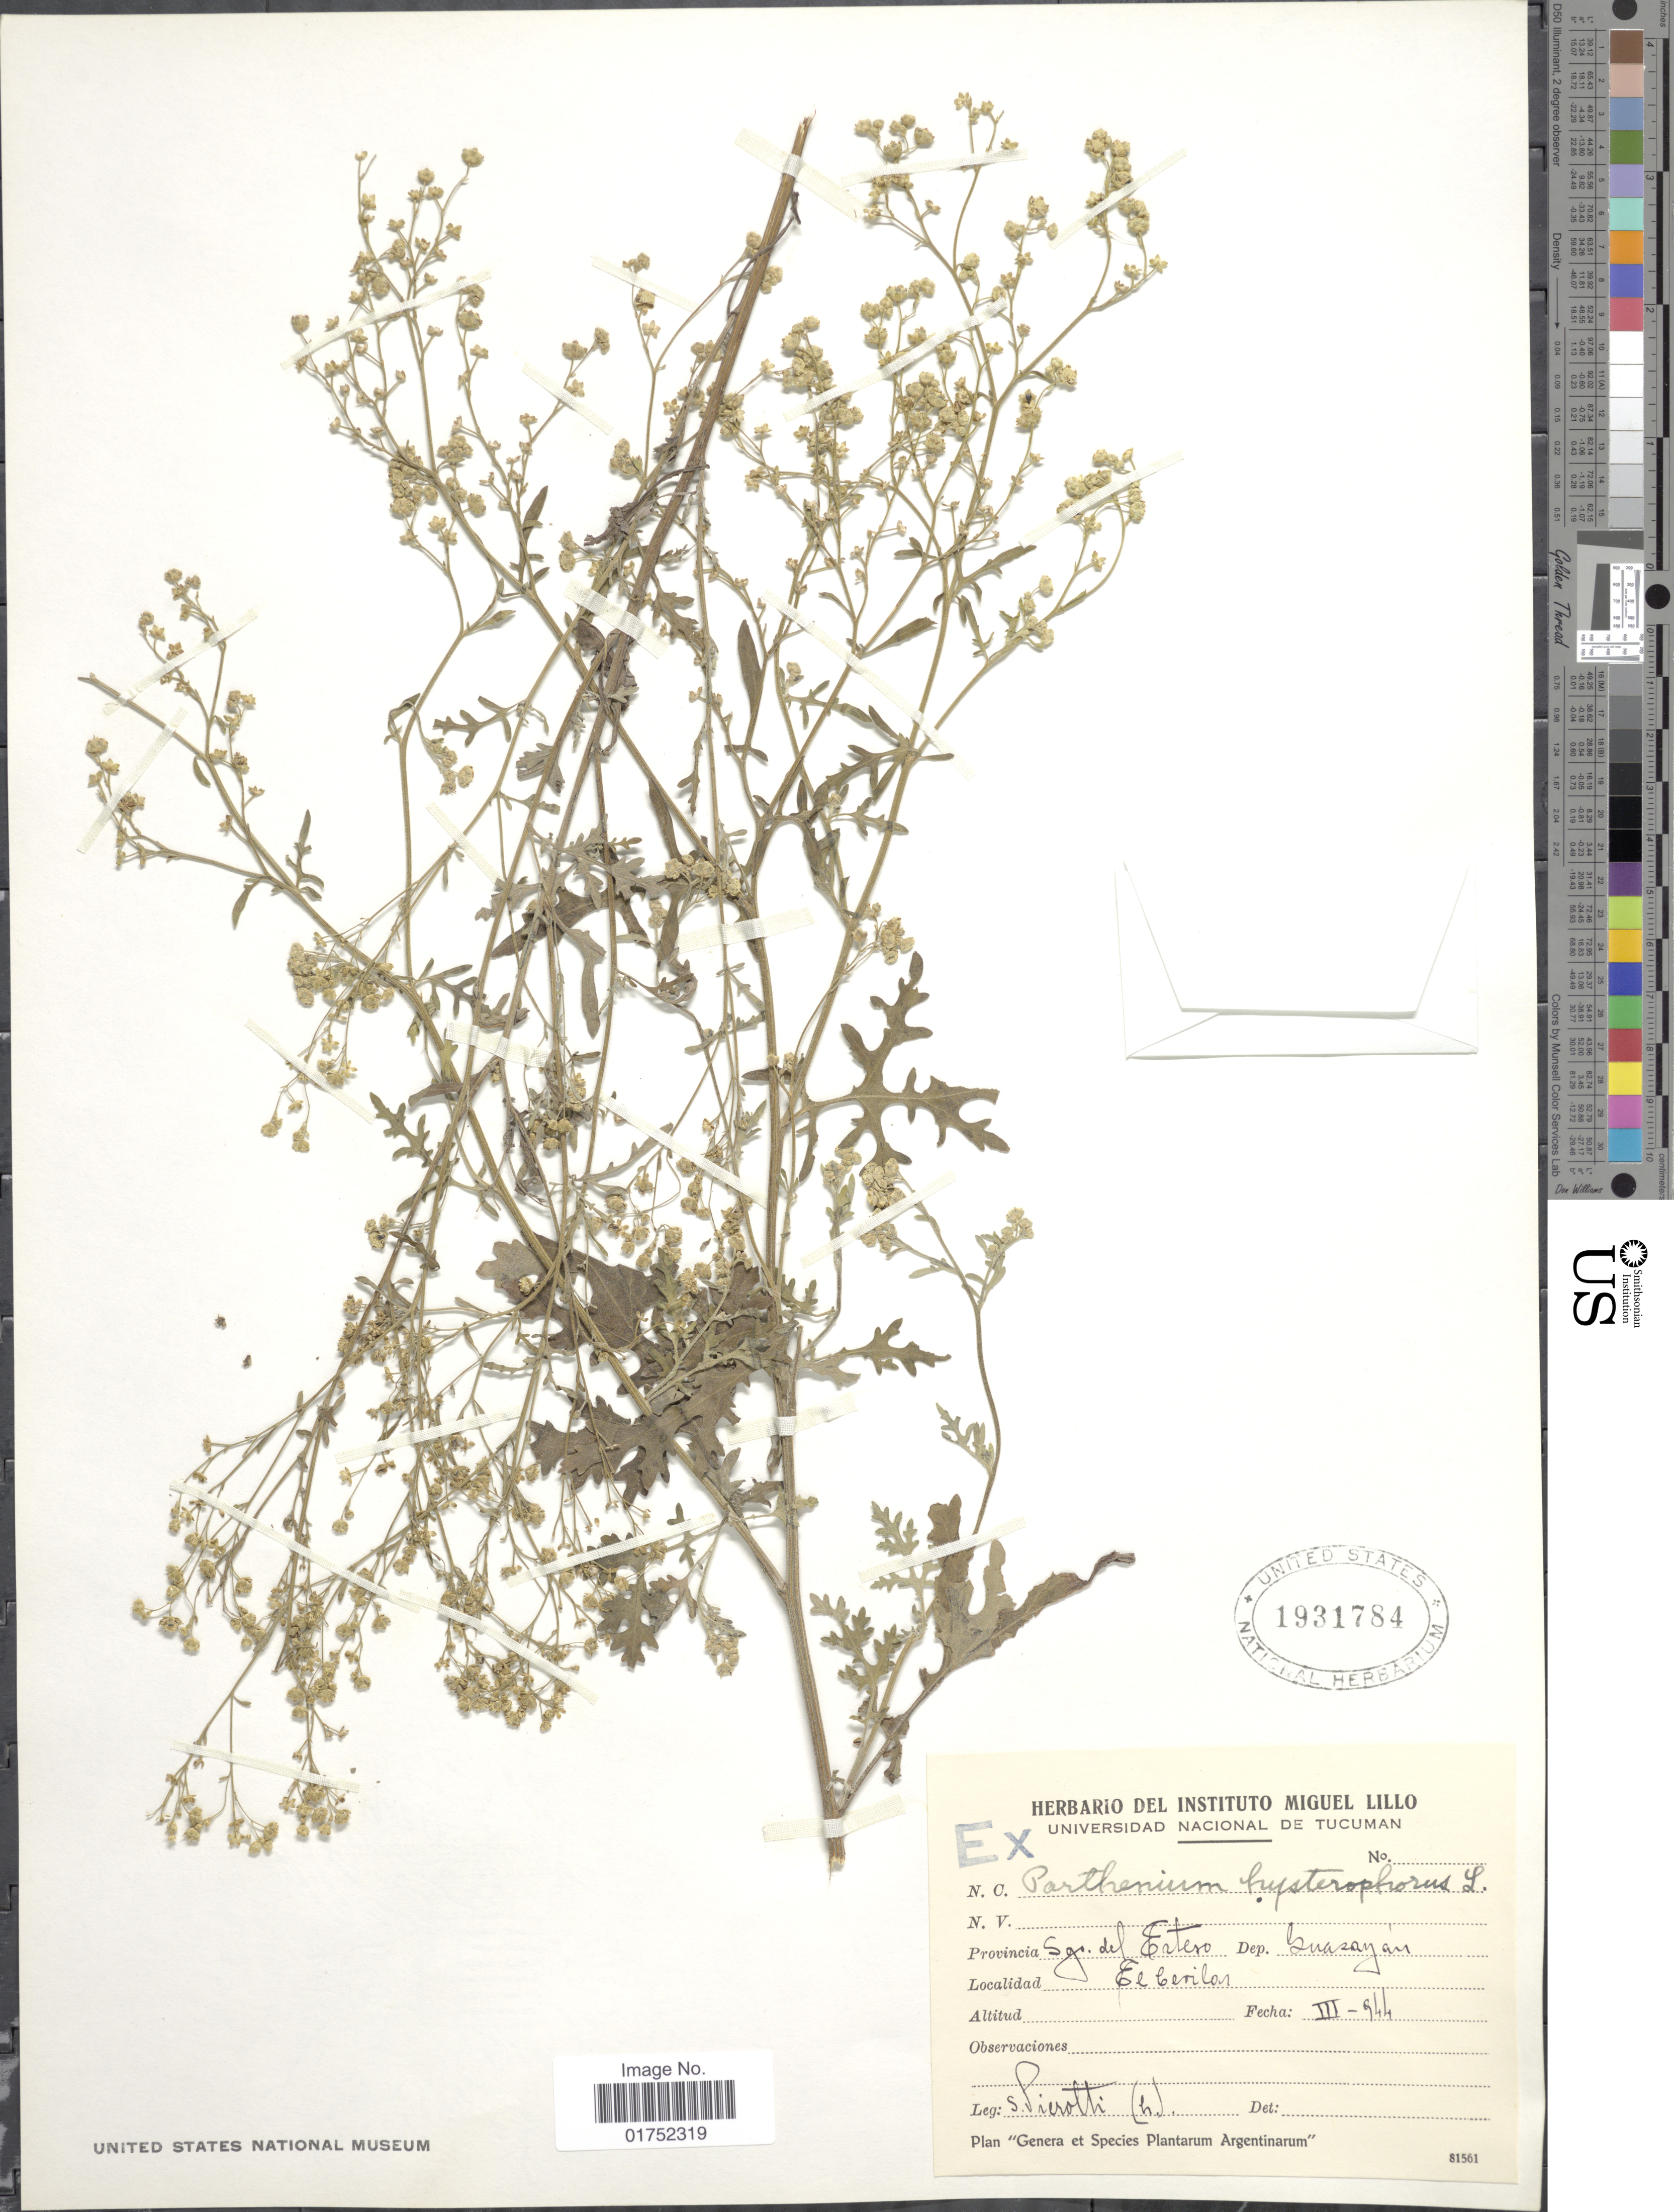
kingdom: Plantae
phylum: Tracheophyta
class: Magnoliopsida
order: Asterales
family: Asteraceae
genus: Parthenium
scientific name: Parthenium hysterophorus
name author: L.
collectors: S. A. Pierotti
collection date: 1944-03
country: Argentina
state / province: Santiago del Estero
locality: Sgo. del Estero, dep. Guasayan, El Cerilos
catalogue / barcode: US 1931784